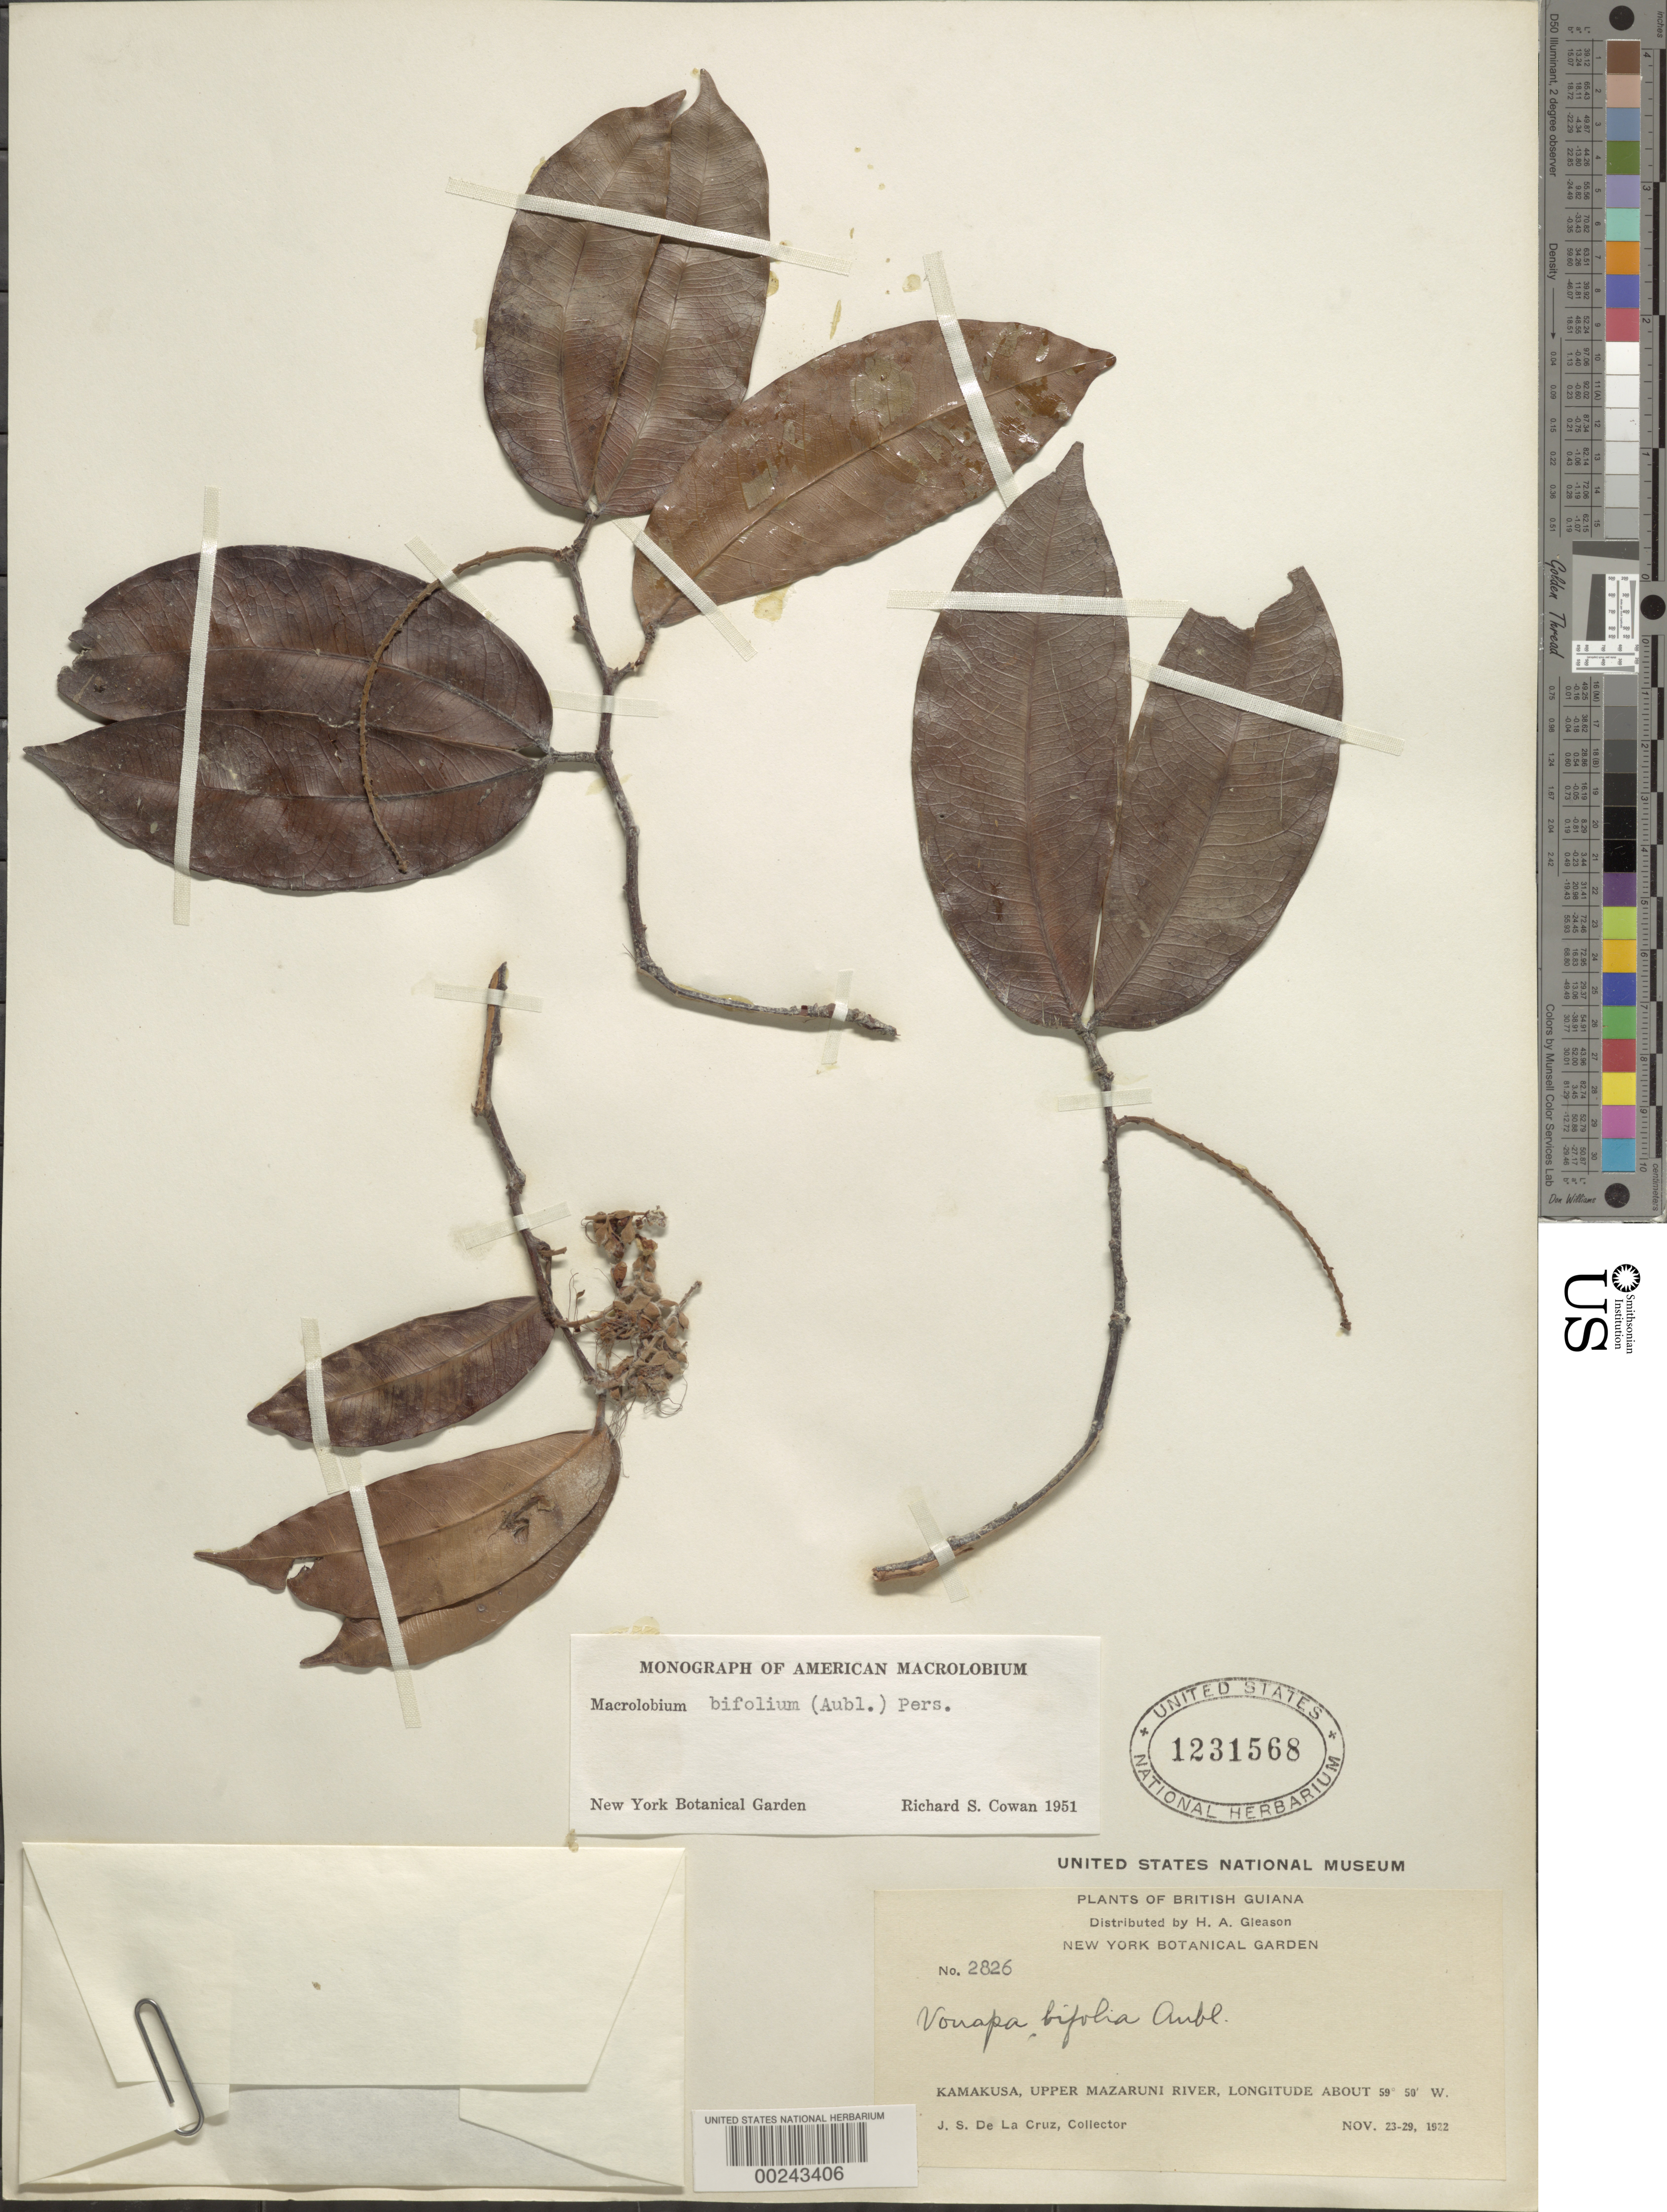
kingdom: Plantae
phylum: Tracheophyta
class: Magnoliopsida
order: Fabales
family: Fabaceae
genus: Macrolobium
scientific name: Macrolobium bifolium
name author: (Aubl.) Pers.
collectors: J. S. de la Cruz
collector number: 2826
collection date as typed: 23 Nov 1922 to 29 Nov 1922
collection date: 1922-11-23/1922-11-29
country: Guyana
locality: Kamakusa, upper mazaruni river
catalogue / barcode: US 1231568